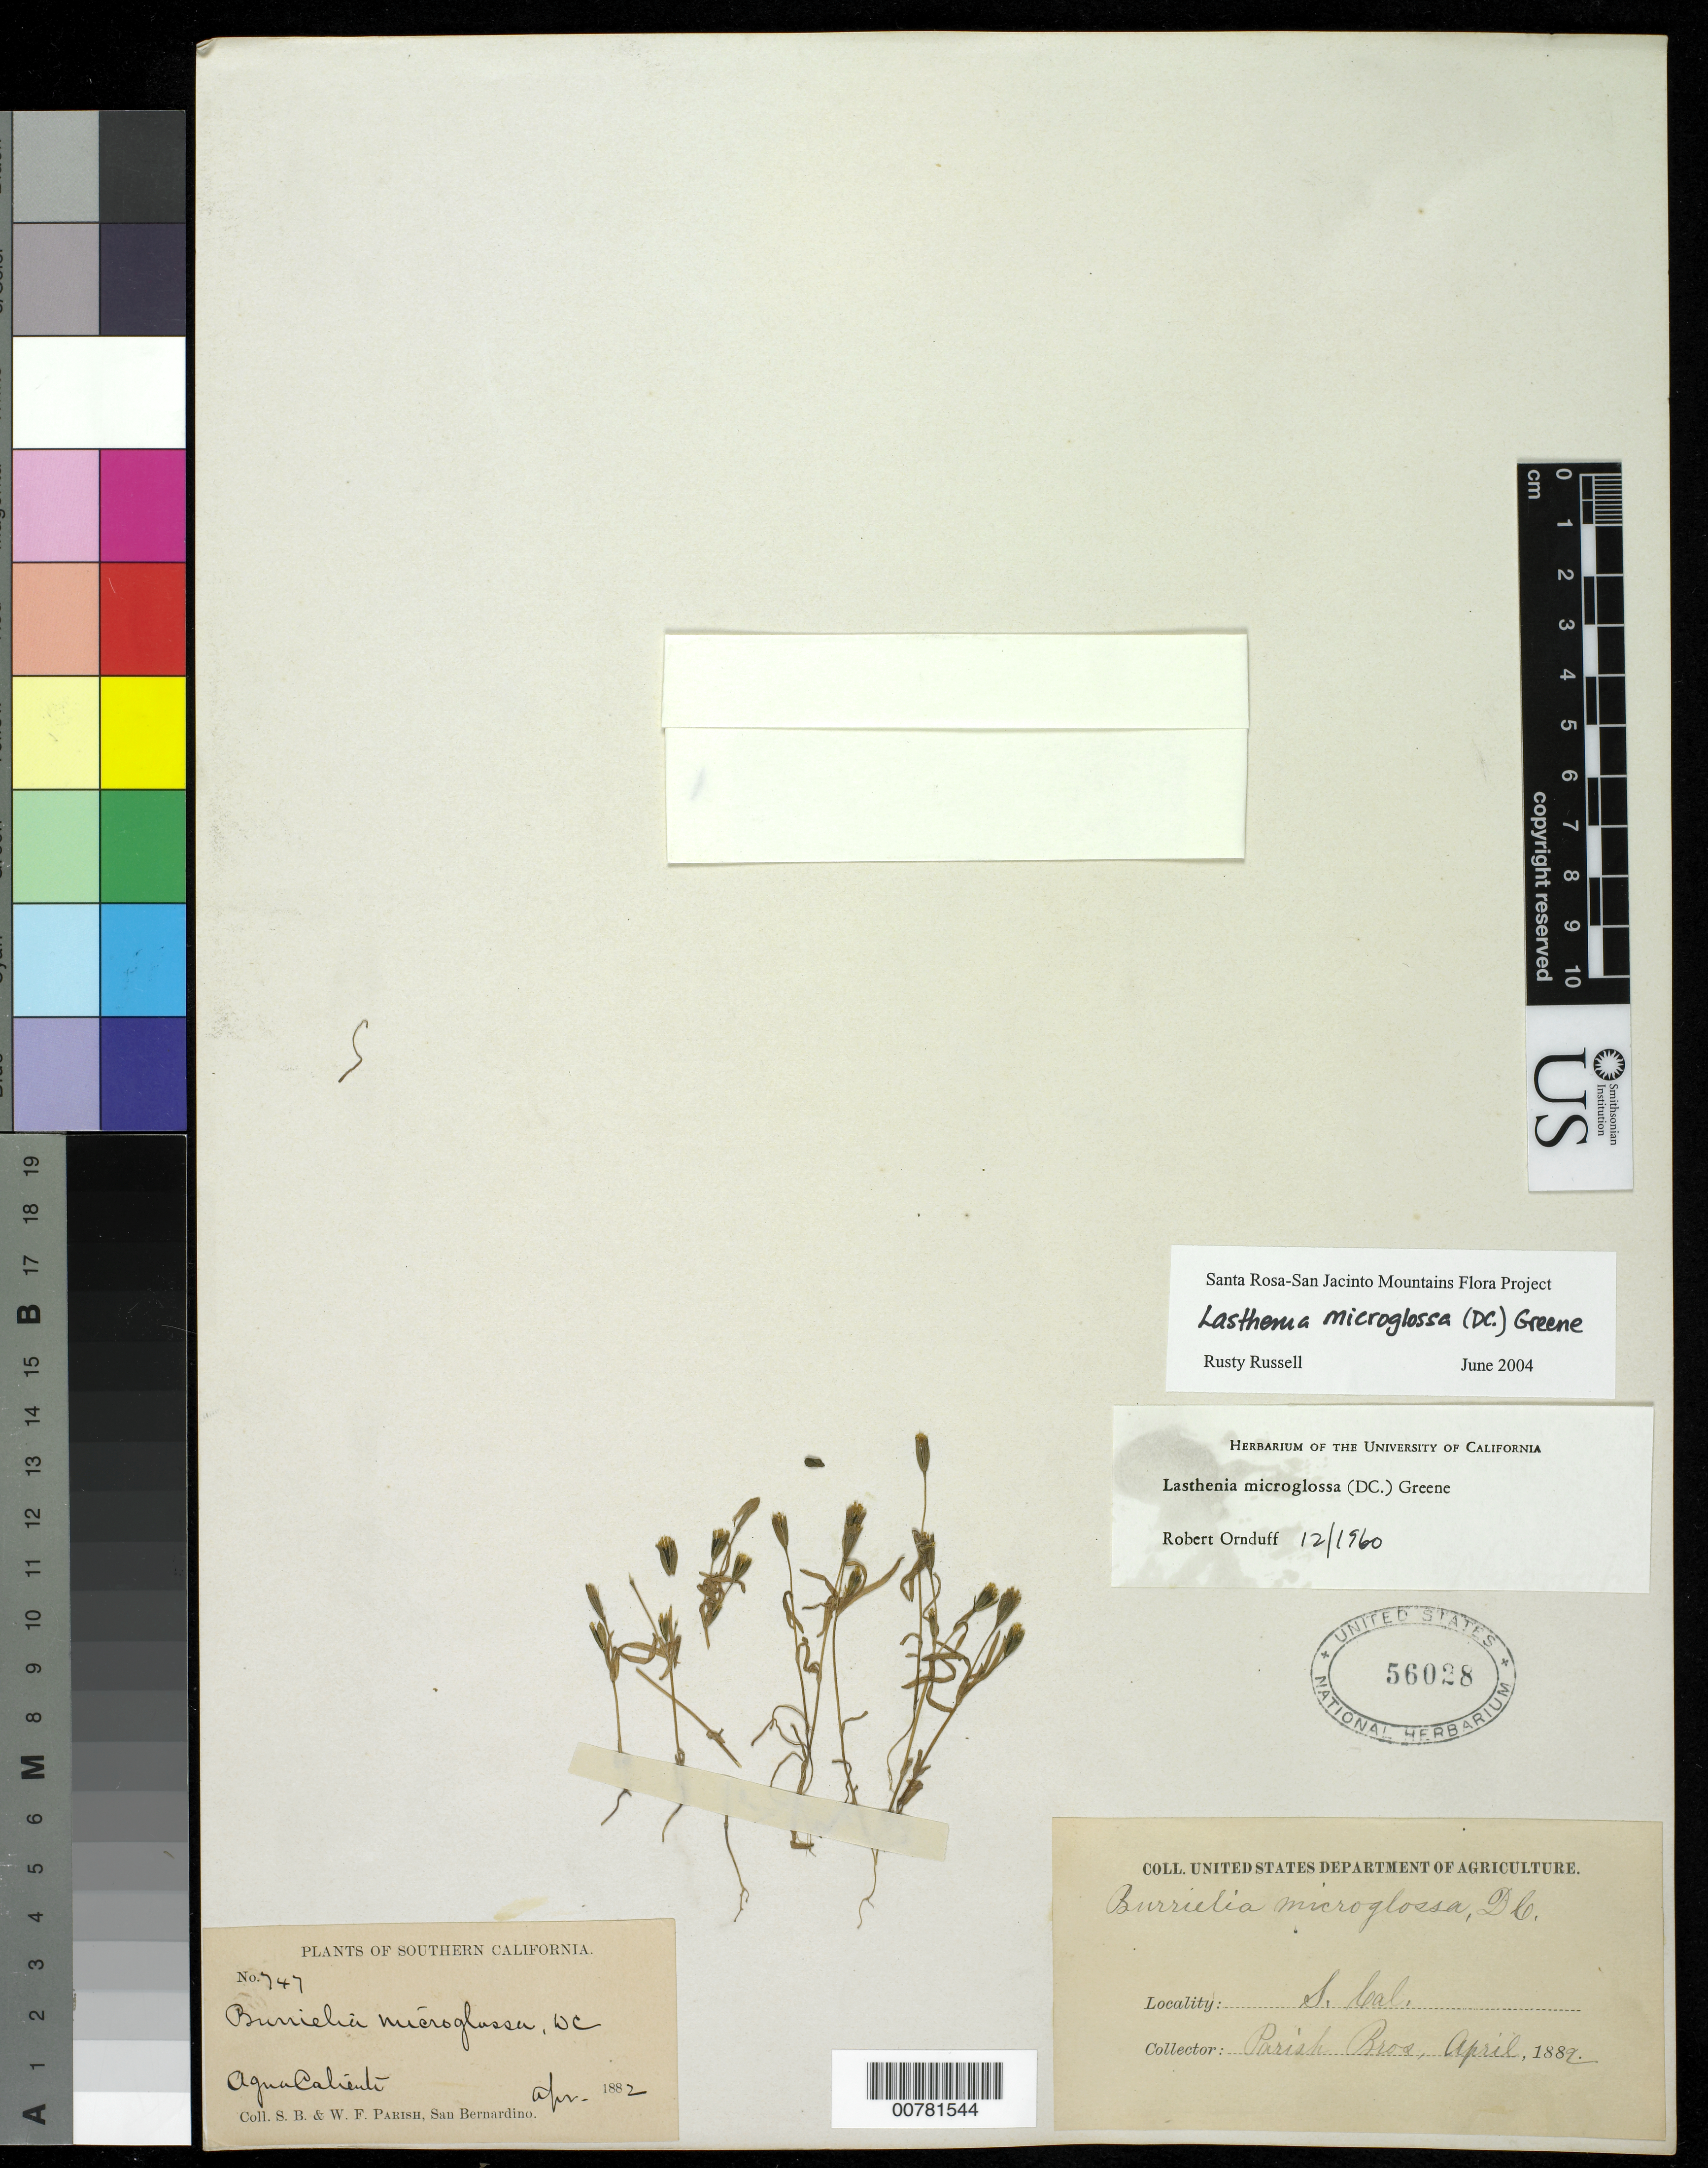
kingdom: Plantae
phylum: Tracheophyta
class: Magnoliopsida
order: Asterales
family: Asteraceae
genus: Lasthenia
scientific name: Lasthenia microglossa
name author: (DC.) Greene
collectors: S. B. Parish & W. F. Parish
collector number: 747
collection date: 1882-04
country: United States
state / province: California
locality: Southern California. Agua Caliente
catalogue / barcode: US 56028